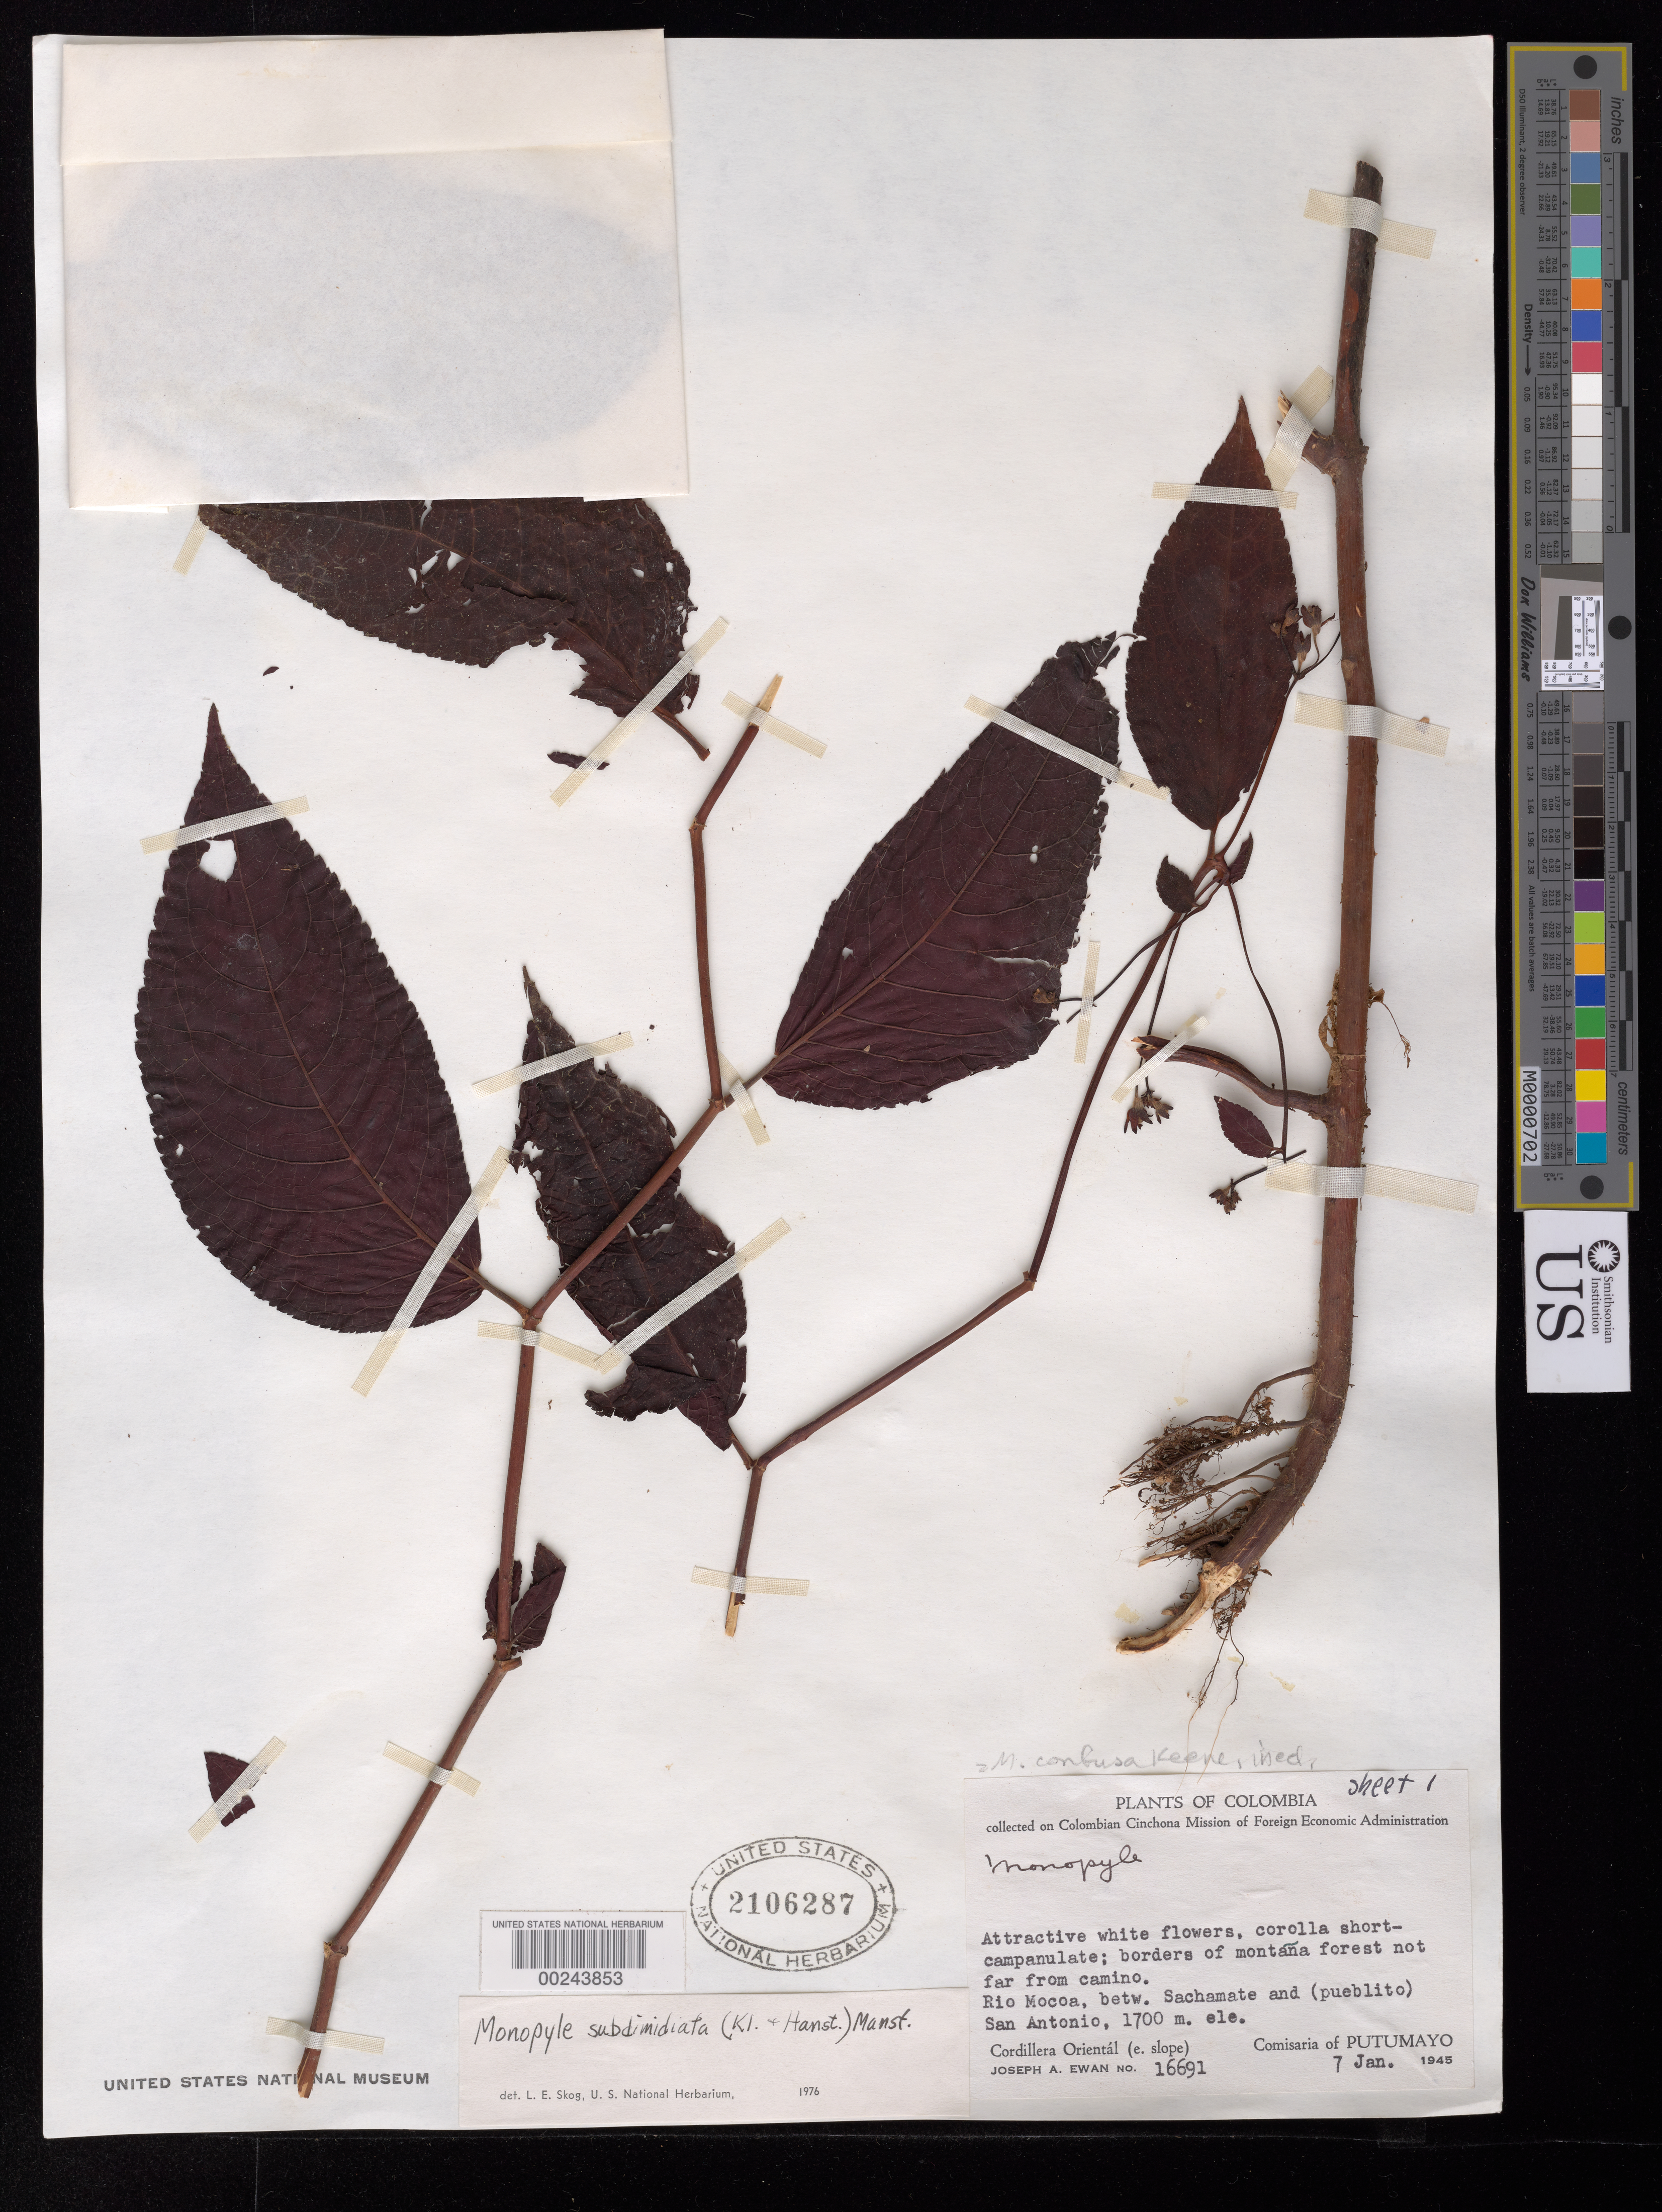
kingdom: Plantae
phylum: Tracheophyta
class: Magnoliopsida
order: Lamiales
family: Gesneriaceae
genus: Monopyle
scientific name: Monopyle subdimidiata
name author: (Klotzsch & Hanst.) Mansf.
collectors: J. A. Ewan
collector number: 16691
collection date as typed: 07 Jan 1945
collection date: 1945-01-07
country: Colombia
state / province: Putumayo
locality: Rio Mocoa, betw Sachamate and (Pueblito) San Antonio, Cordillera Oriental (E slope)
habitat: Borders of montana forest not far from camino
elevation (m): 1700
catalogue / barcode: US 2106287